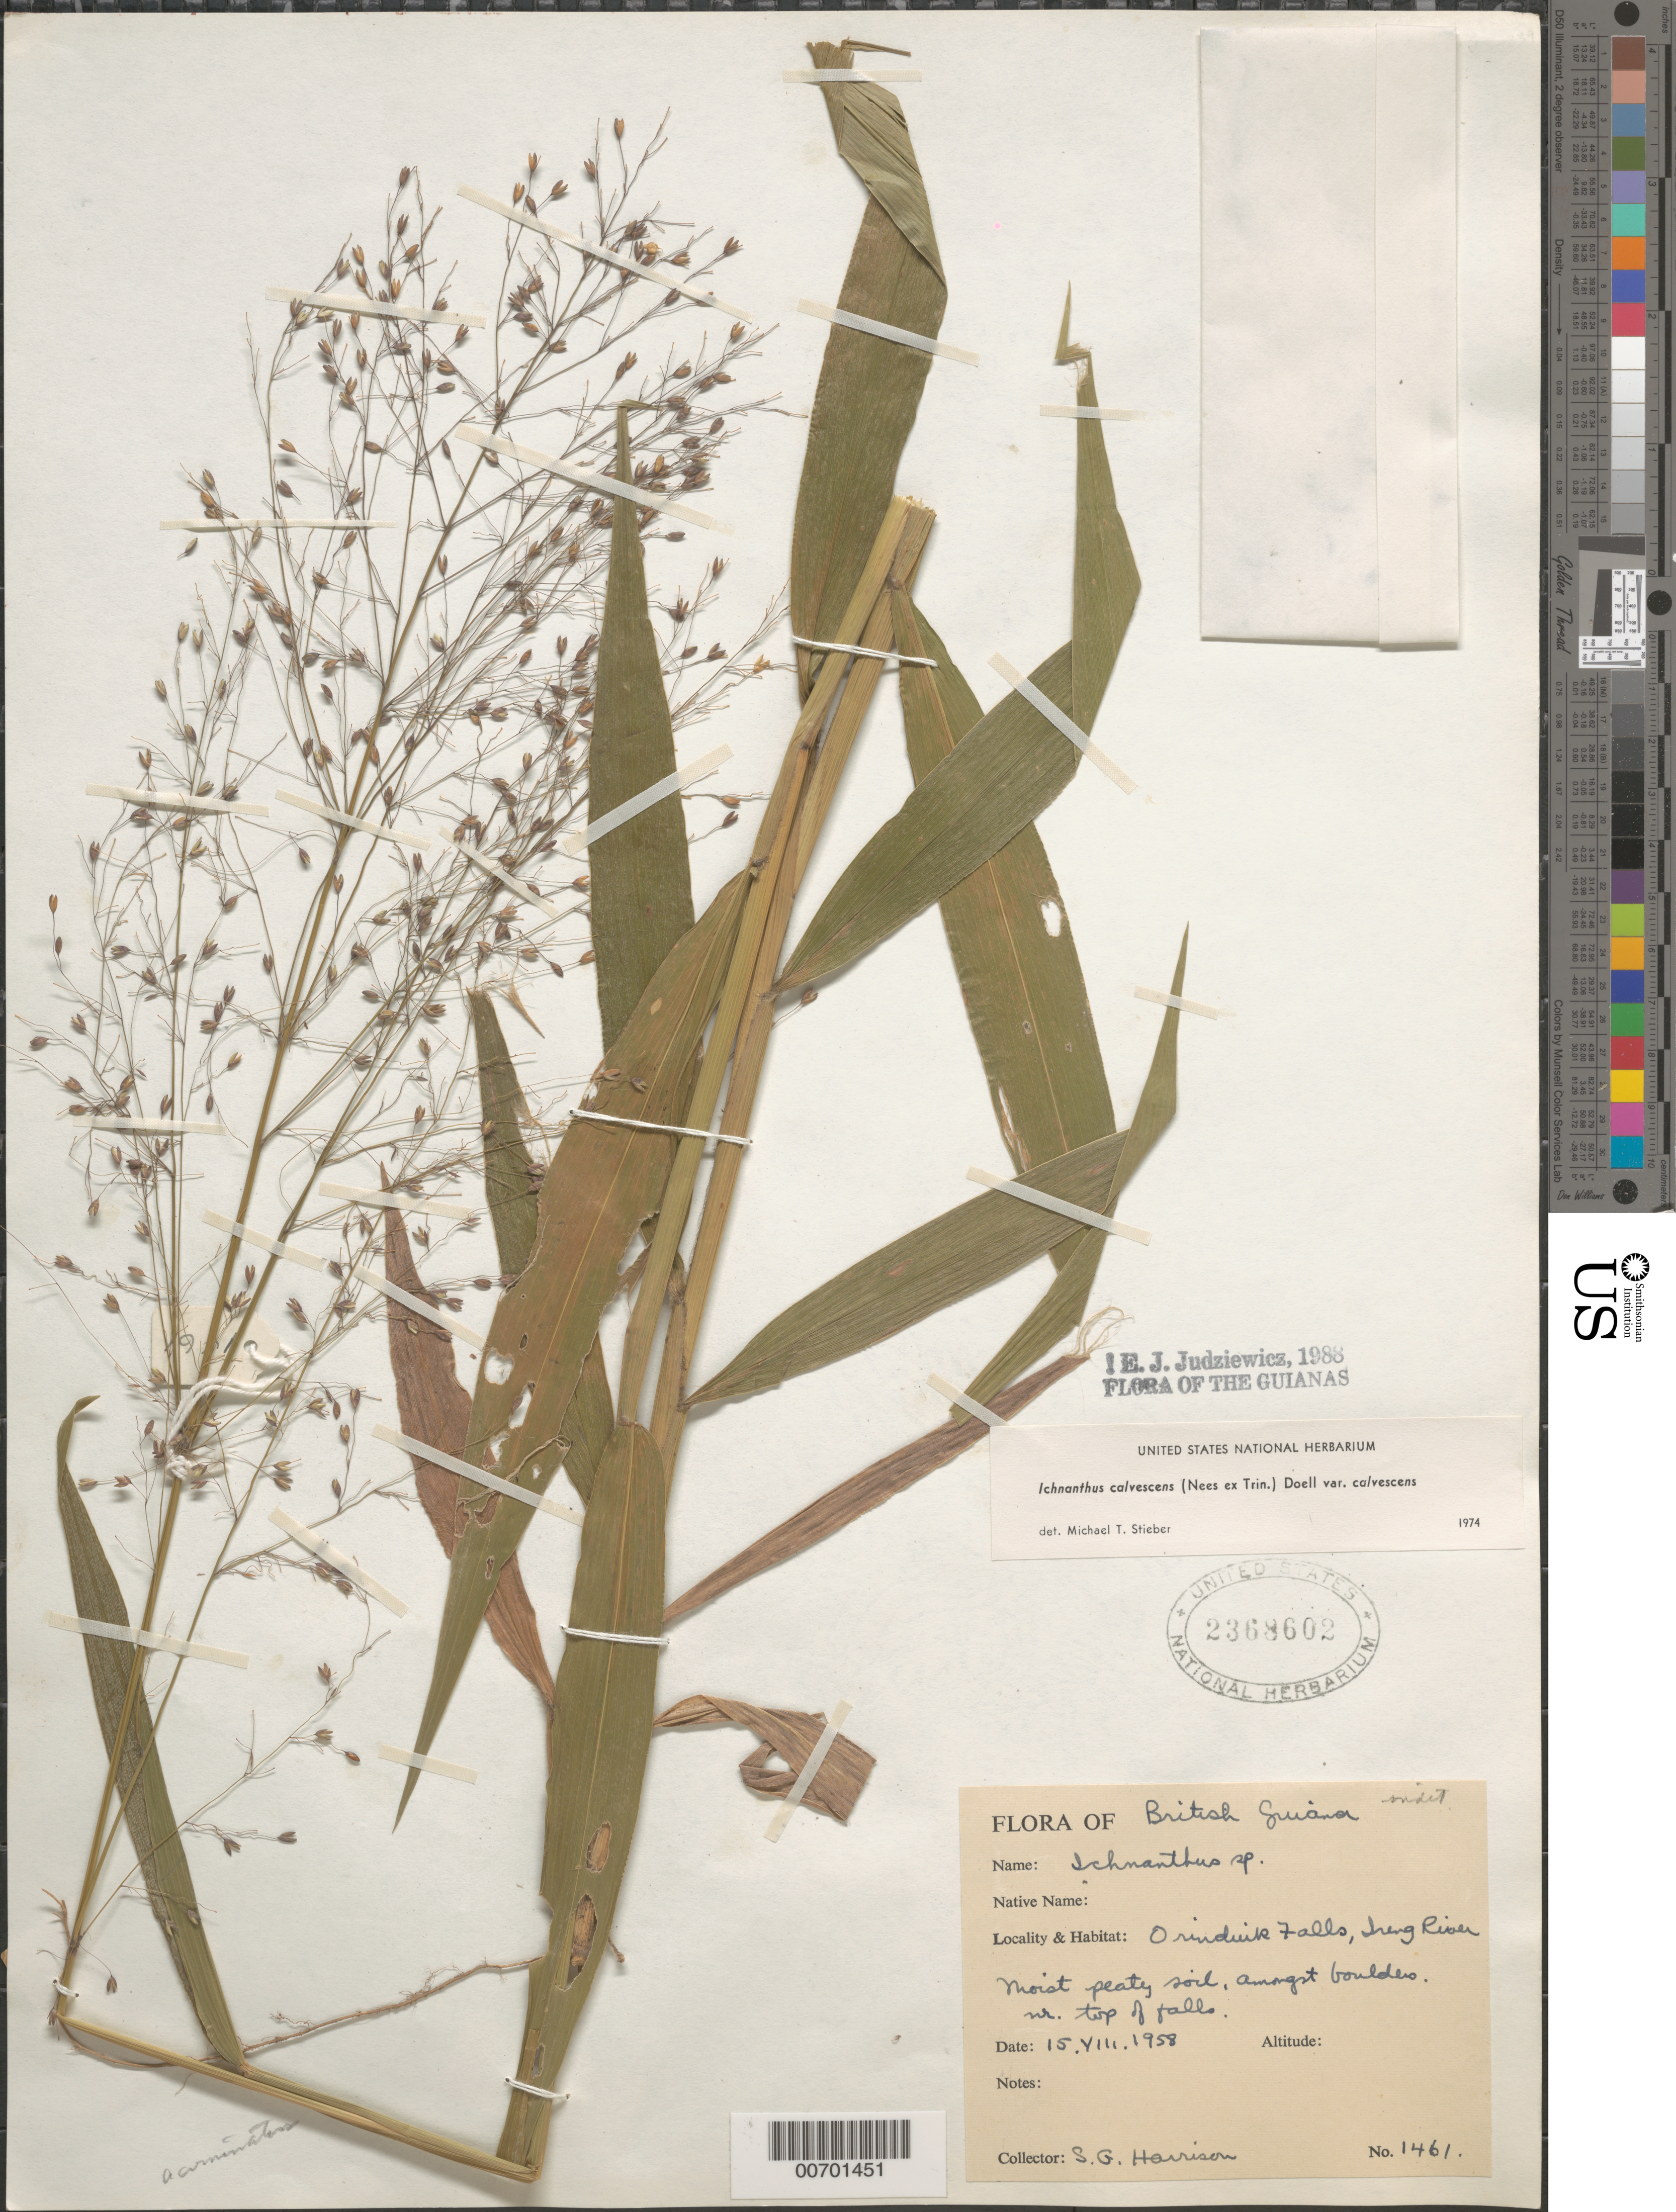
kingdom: Plantae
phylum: Tracheophyta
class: Liliopsida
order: Poales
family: Poaceae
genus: Ichnanthus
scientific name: Ichnanthus calvescens var. calvescens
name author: (Nees ex Trin.) Döll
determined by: Stieber, M. T.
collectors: S. G. Harrison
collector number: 1461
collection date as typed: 15-Aug-58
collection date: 1958-08-15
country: Guyana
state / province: Potaro-Siparuni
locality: Orinduik Falls, Ireng River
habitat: Moist peaty soil, amongst boulders near top of falls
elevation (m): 610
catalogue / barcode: US 2368602